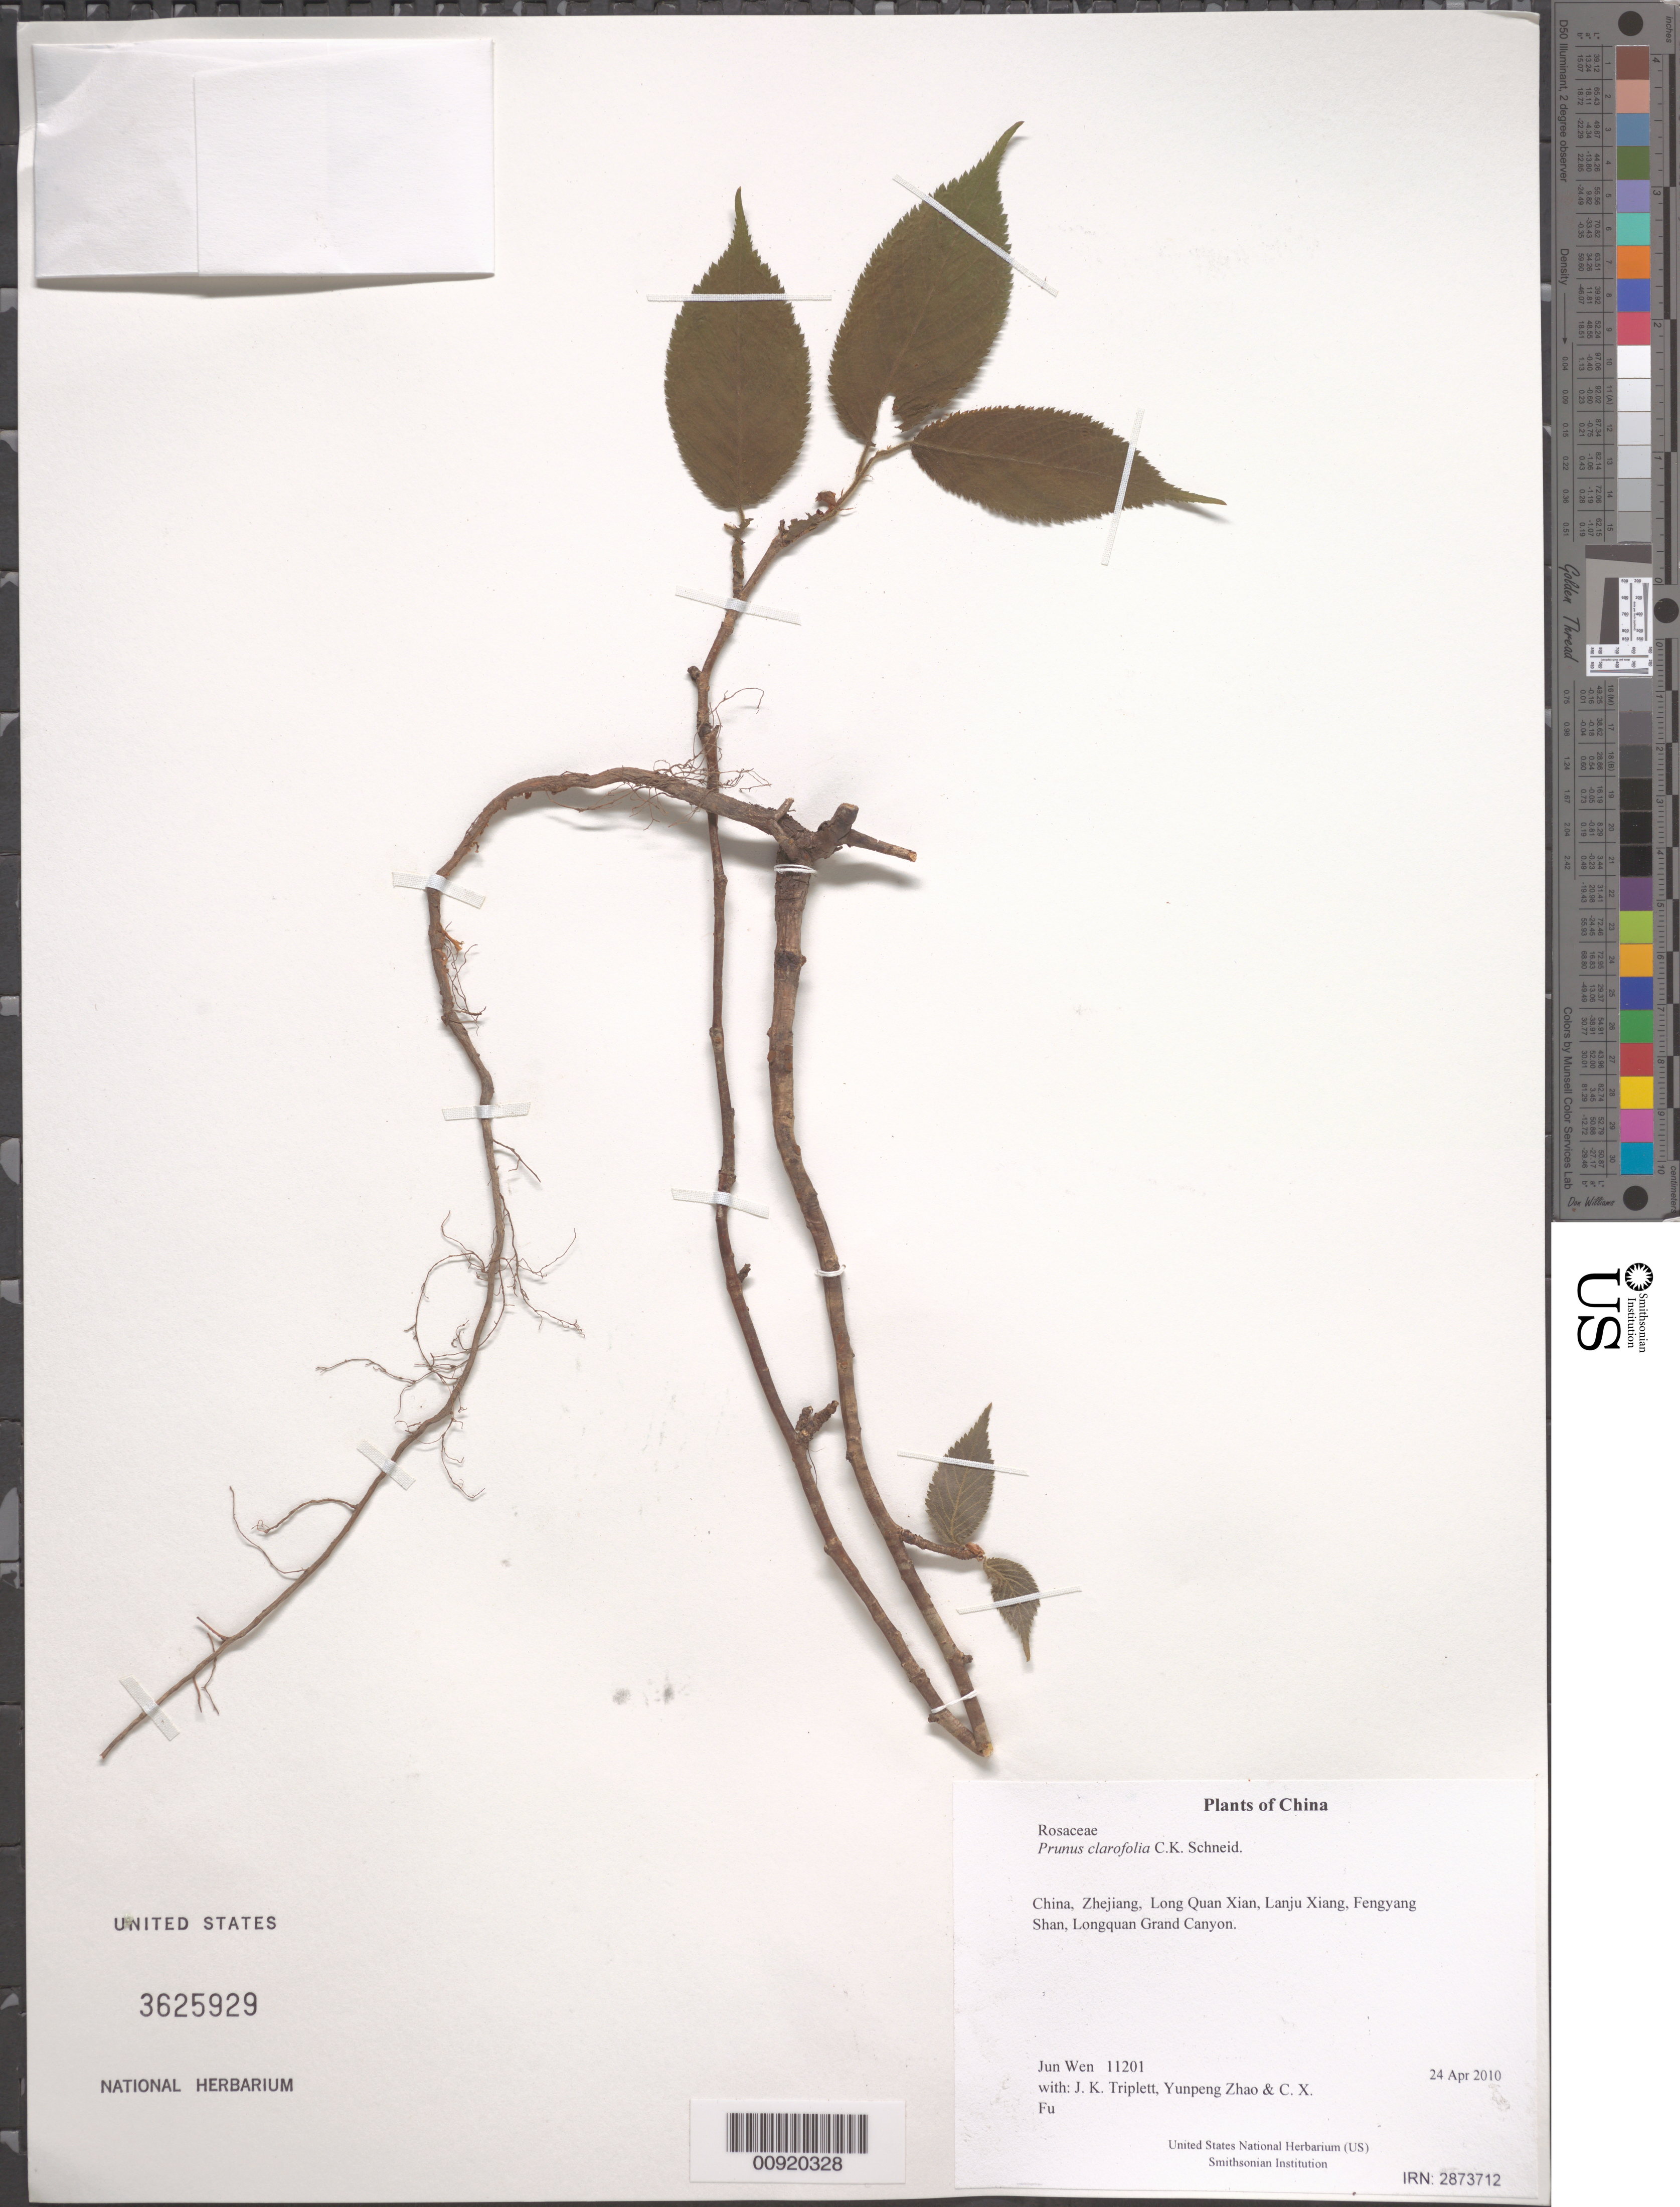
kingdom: Plantae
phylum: Tracheophyta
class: Magnoliopsida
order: Rosales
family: Rosaceae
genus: Prunus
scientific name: Prunus clarofolia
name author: C.K. Schneid.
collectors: J. Wen, J. K. Triplett, Yunpeng Zhao & C. X. Fu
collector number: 11201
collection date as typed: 24 Apr 2010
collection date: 2010-04-24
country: China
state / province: Zhejiang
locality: Long Quan Xian, Lanju Xiang, Fengyang Shan, Longquan Grand Canyon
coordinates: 27 52.898 N, 119 10.333 E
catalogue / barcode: US 3625929